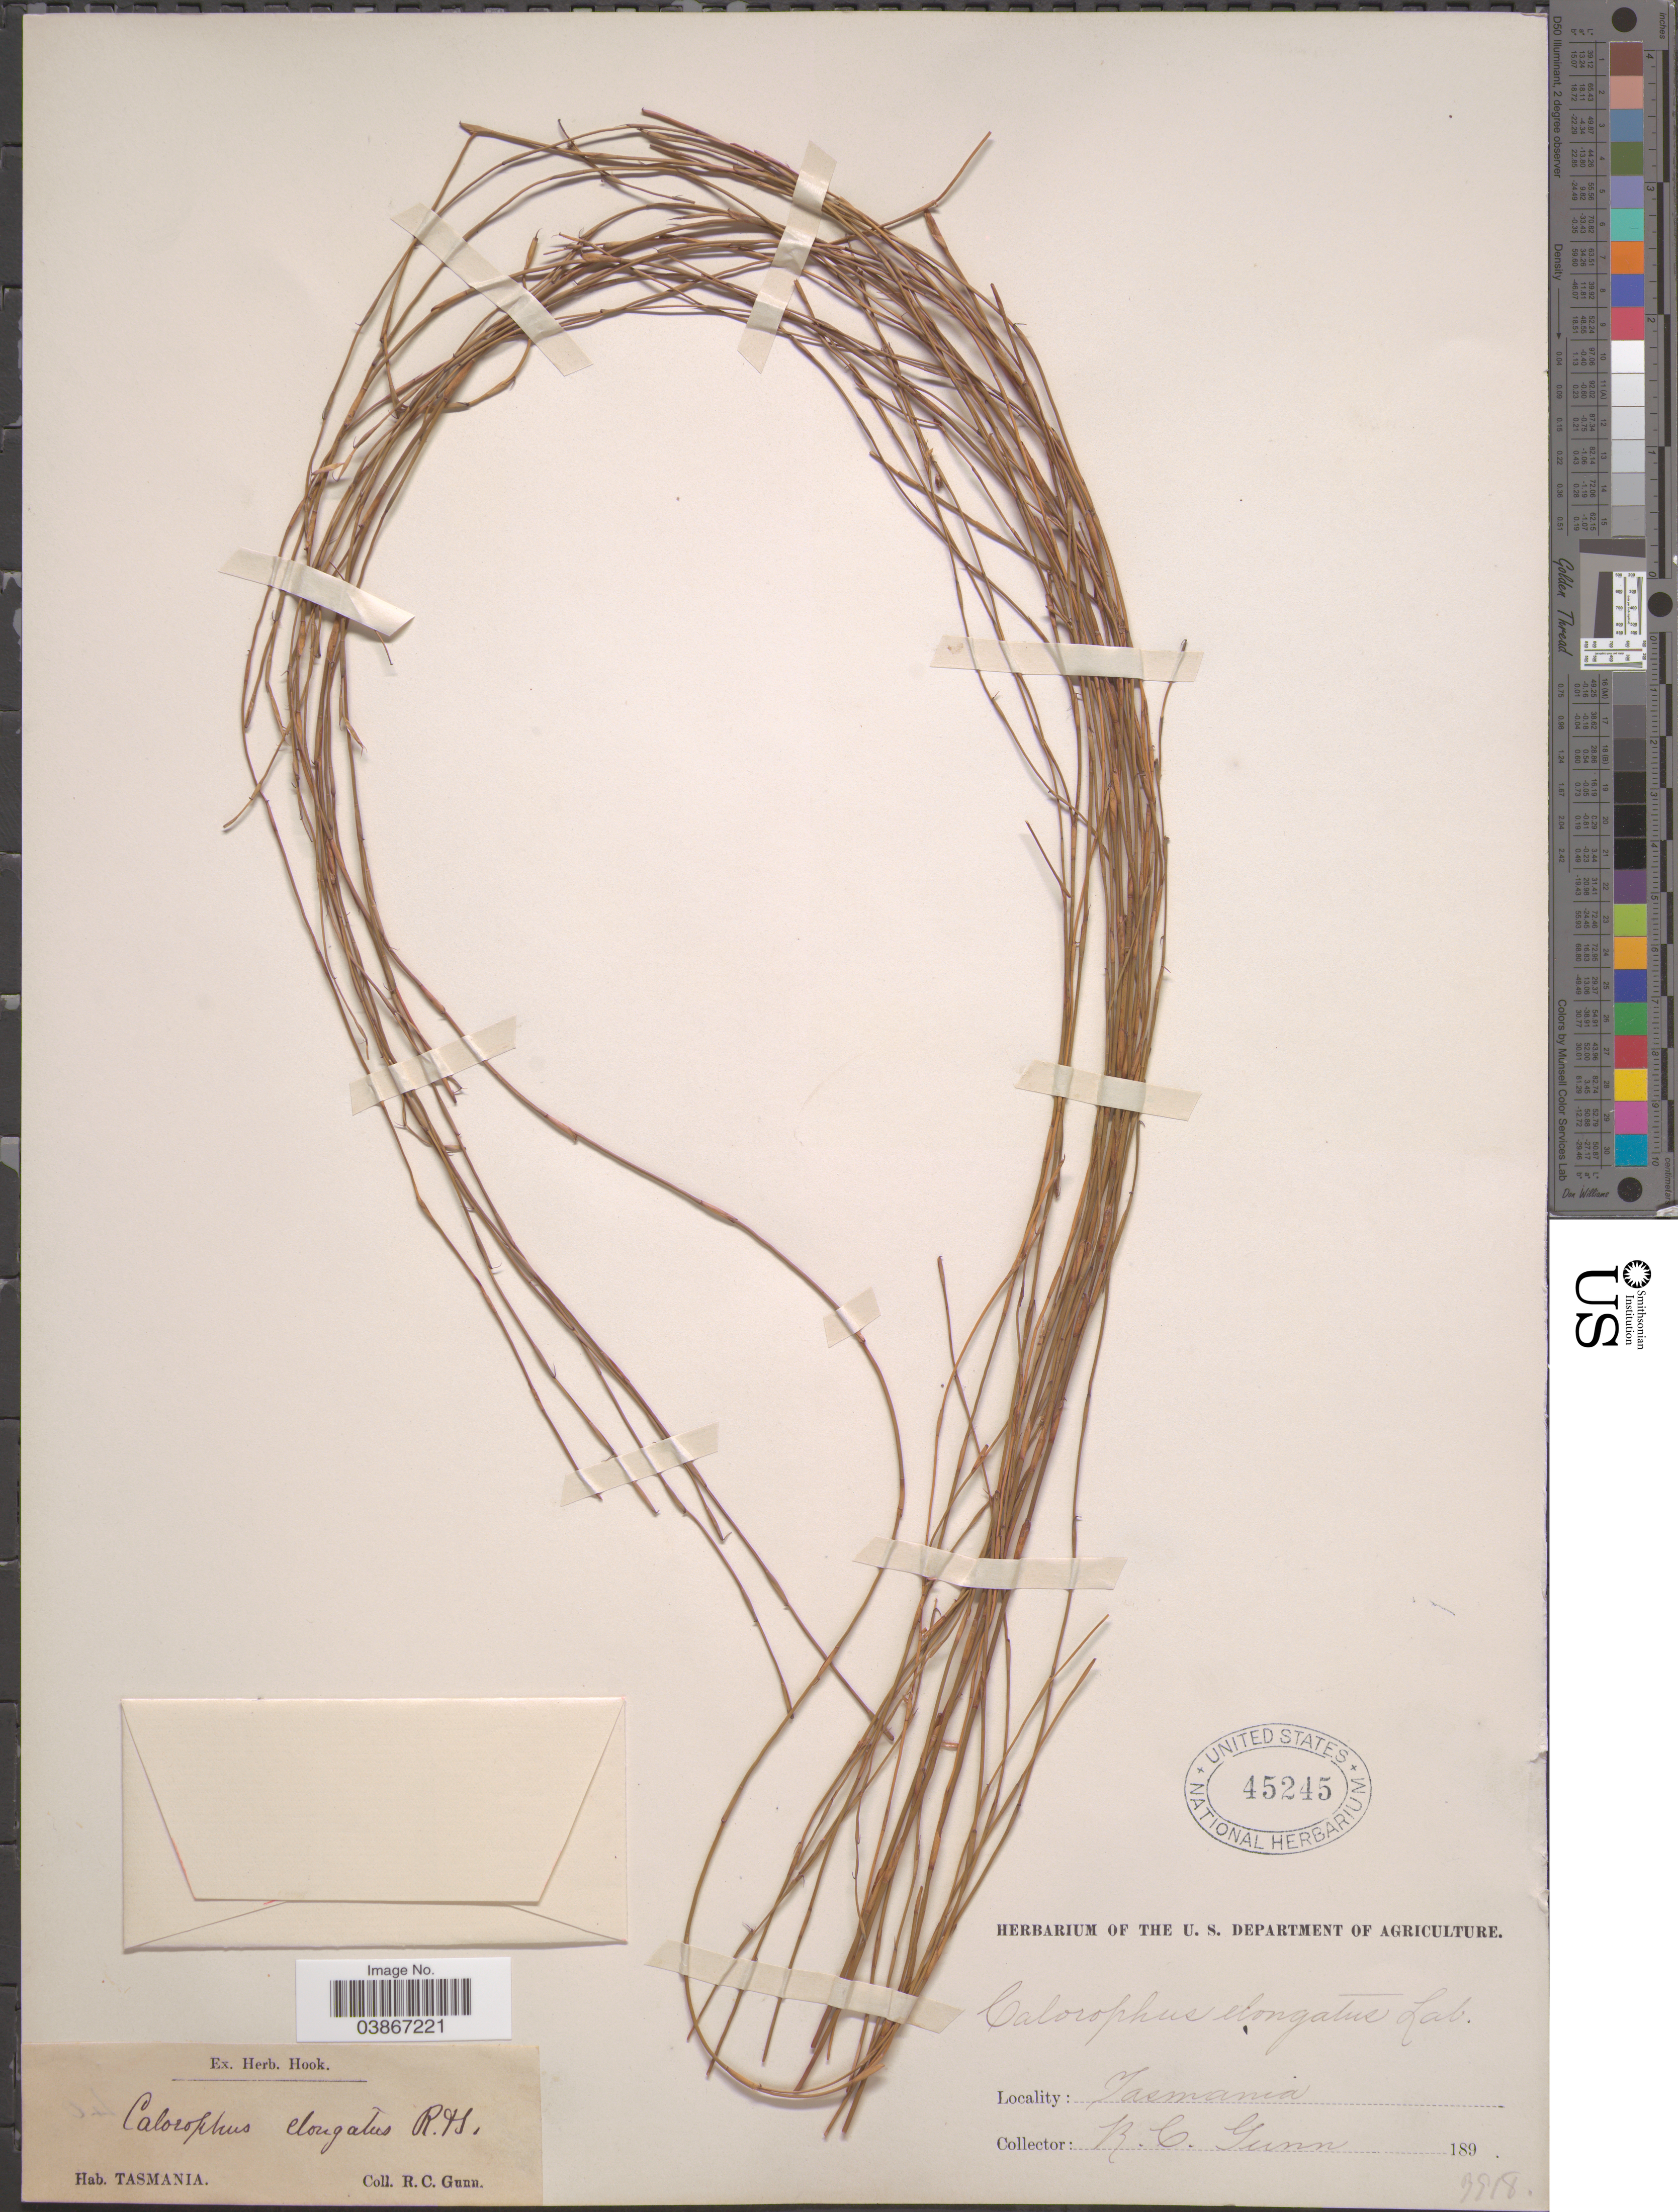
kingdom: Plantae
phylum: Tracheophyta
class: Liliopsida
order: Poales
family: Restionaceae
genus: Calorophus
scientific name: Calorophus elongatus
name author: Labill.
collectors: R. Gunn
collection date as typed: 18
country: Australia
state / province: Tasmania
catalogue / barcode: US 45245